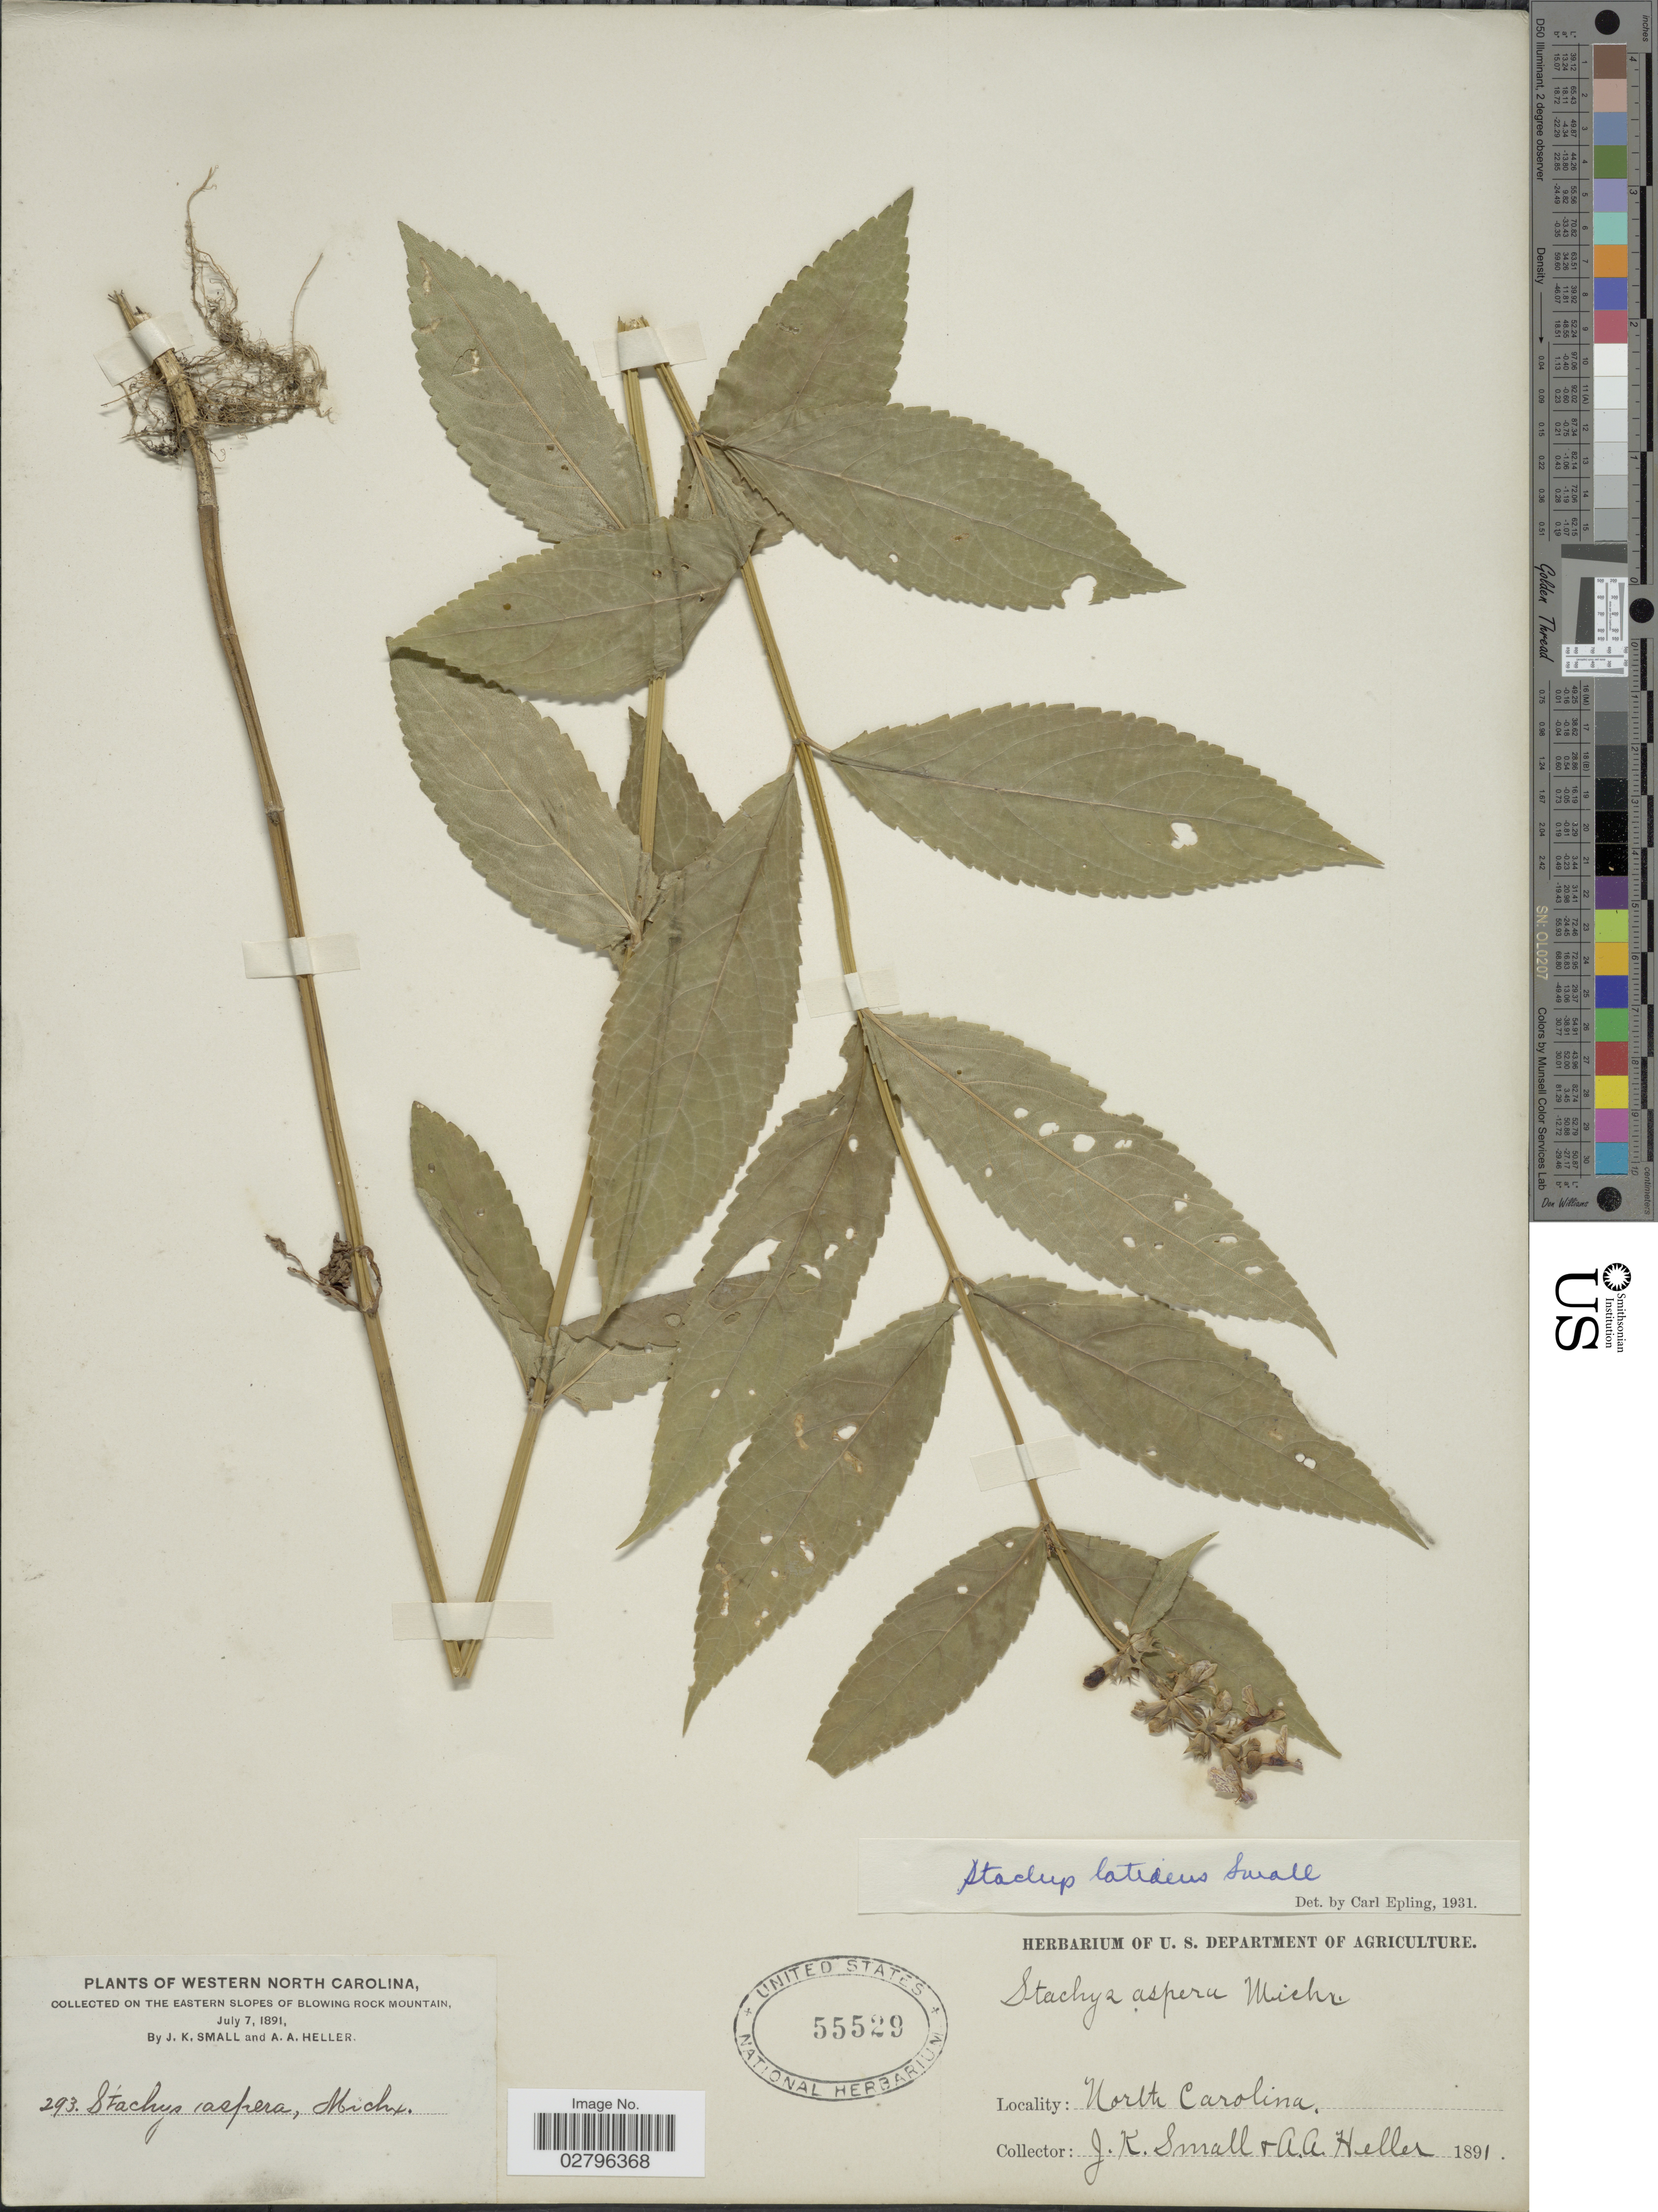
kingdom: Plantae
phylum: Tracheophyta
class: Magnoliopsida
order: Lamiales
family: Lamiaceae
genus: Stachys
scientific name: Stachys latidens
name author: Small in Britton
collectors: J. K. Small & A. A. Heller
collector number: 293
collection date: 1891-07-07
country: United States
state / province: North Carolina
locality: Western North Carolina. On the Eastern slopes of Blowing Rock Mountain.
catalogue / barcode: US 55529